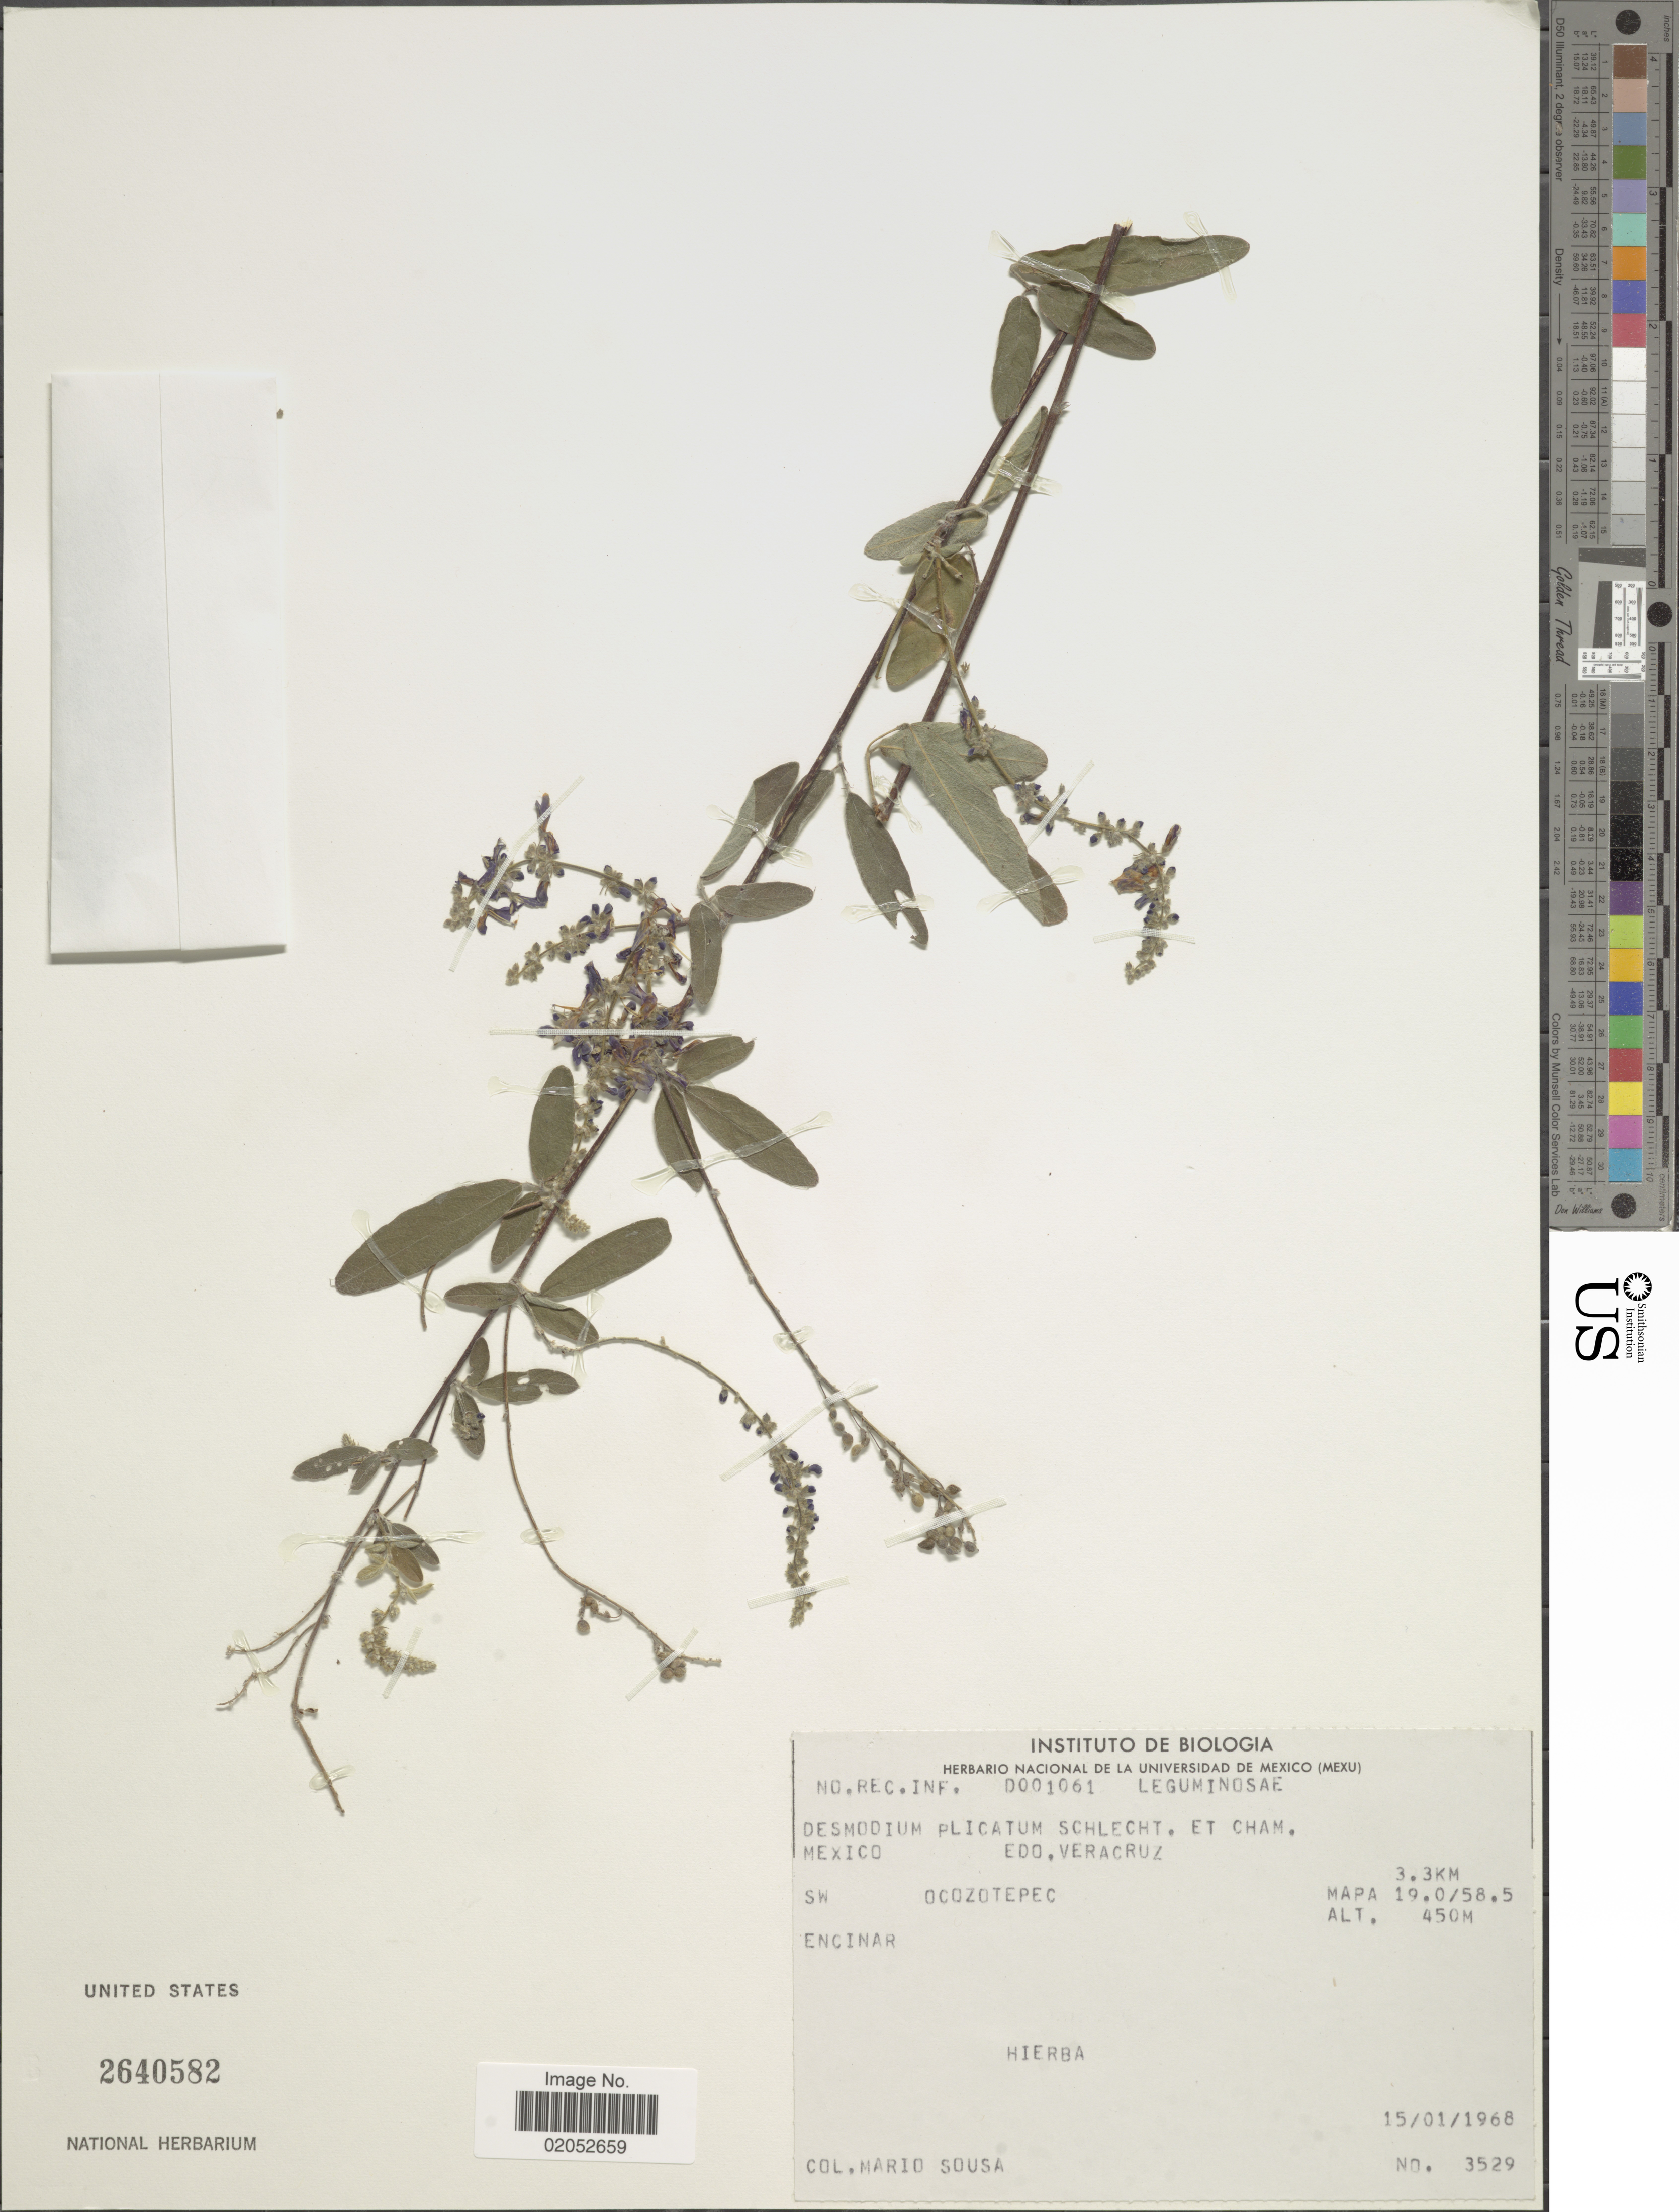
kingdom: Plantae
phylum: Tracheophyta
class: Magnoliopsida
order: Fabales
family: Fabaceae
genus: Desmodium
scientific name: Desmodium plicatum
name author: Schltdl. & Cham.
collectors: M. Sousa S.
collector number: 3529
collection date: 1968-01-15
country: Mexico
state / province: Veracruz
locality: Mexico, Edo. Veracruz, SW Ocozotepec, 3.3 km Encinar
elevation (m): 450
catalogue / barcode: US 2640582